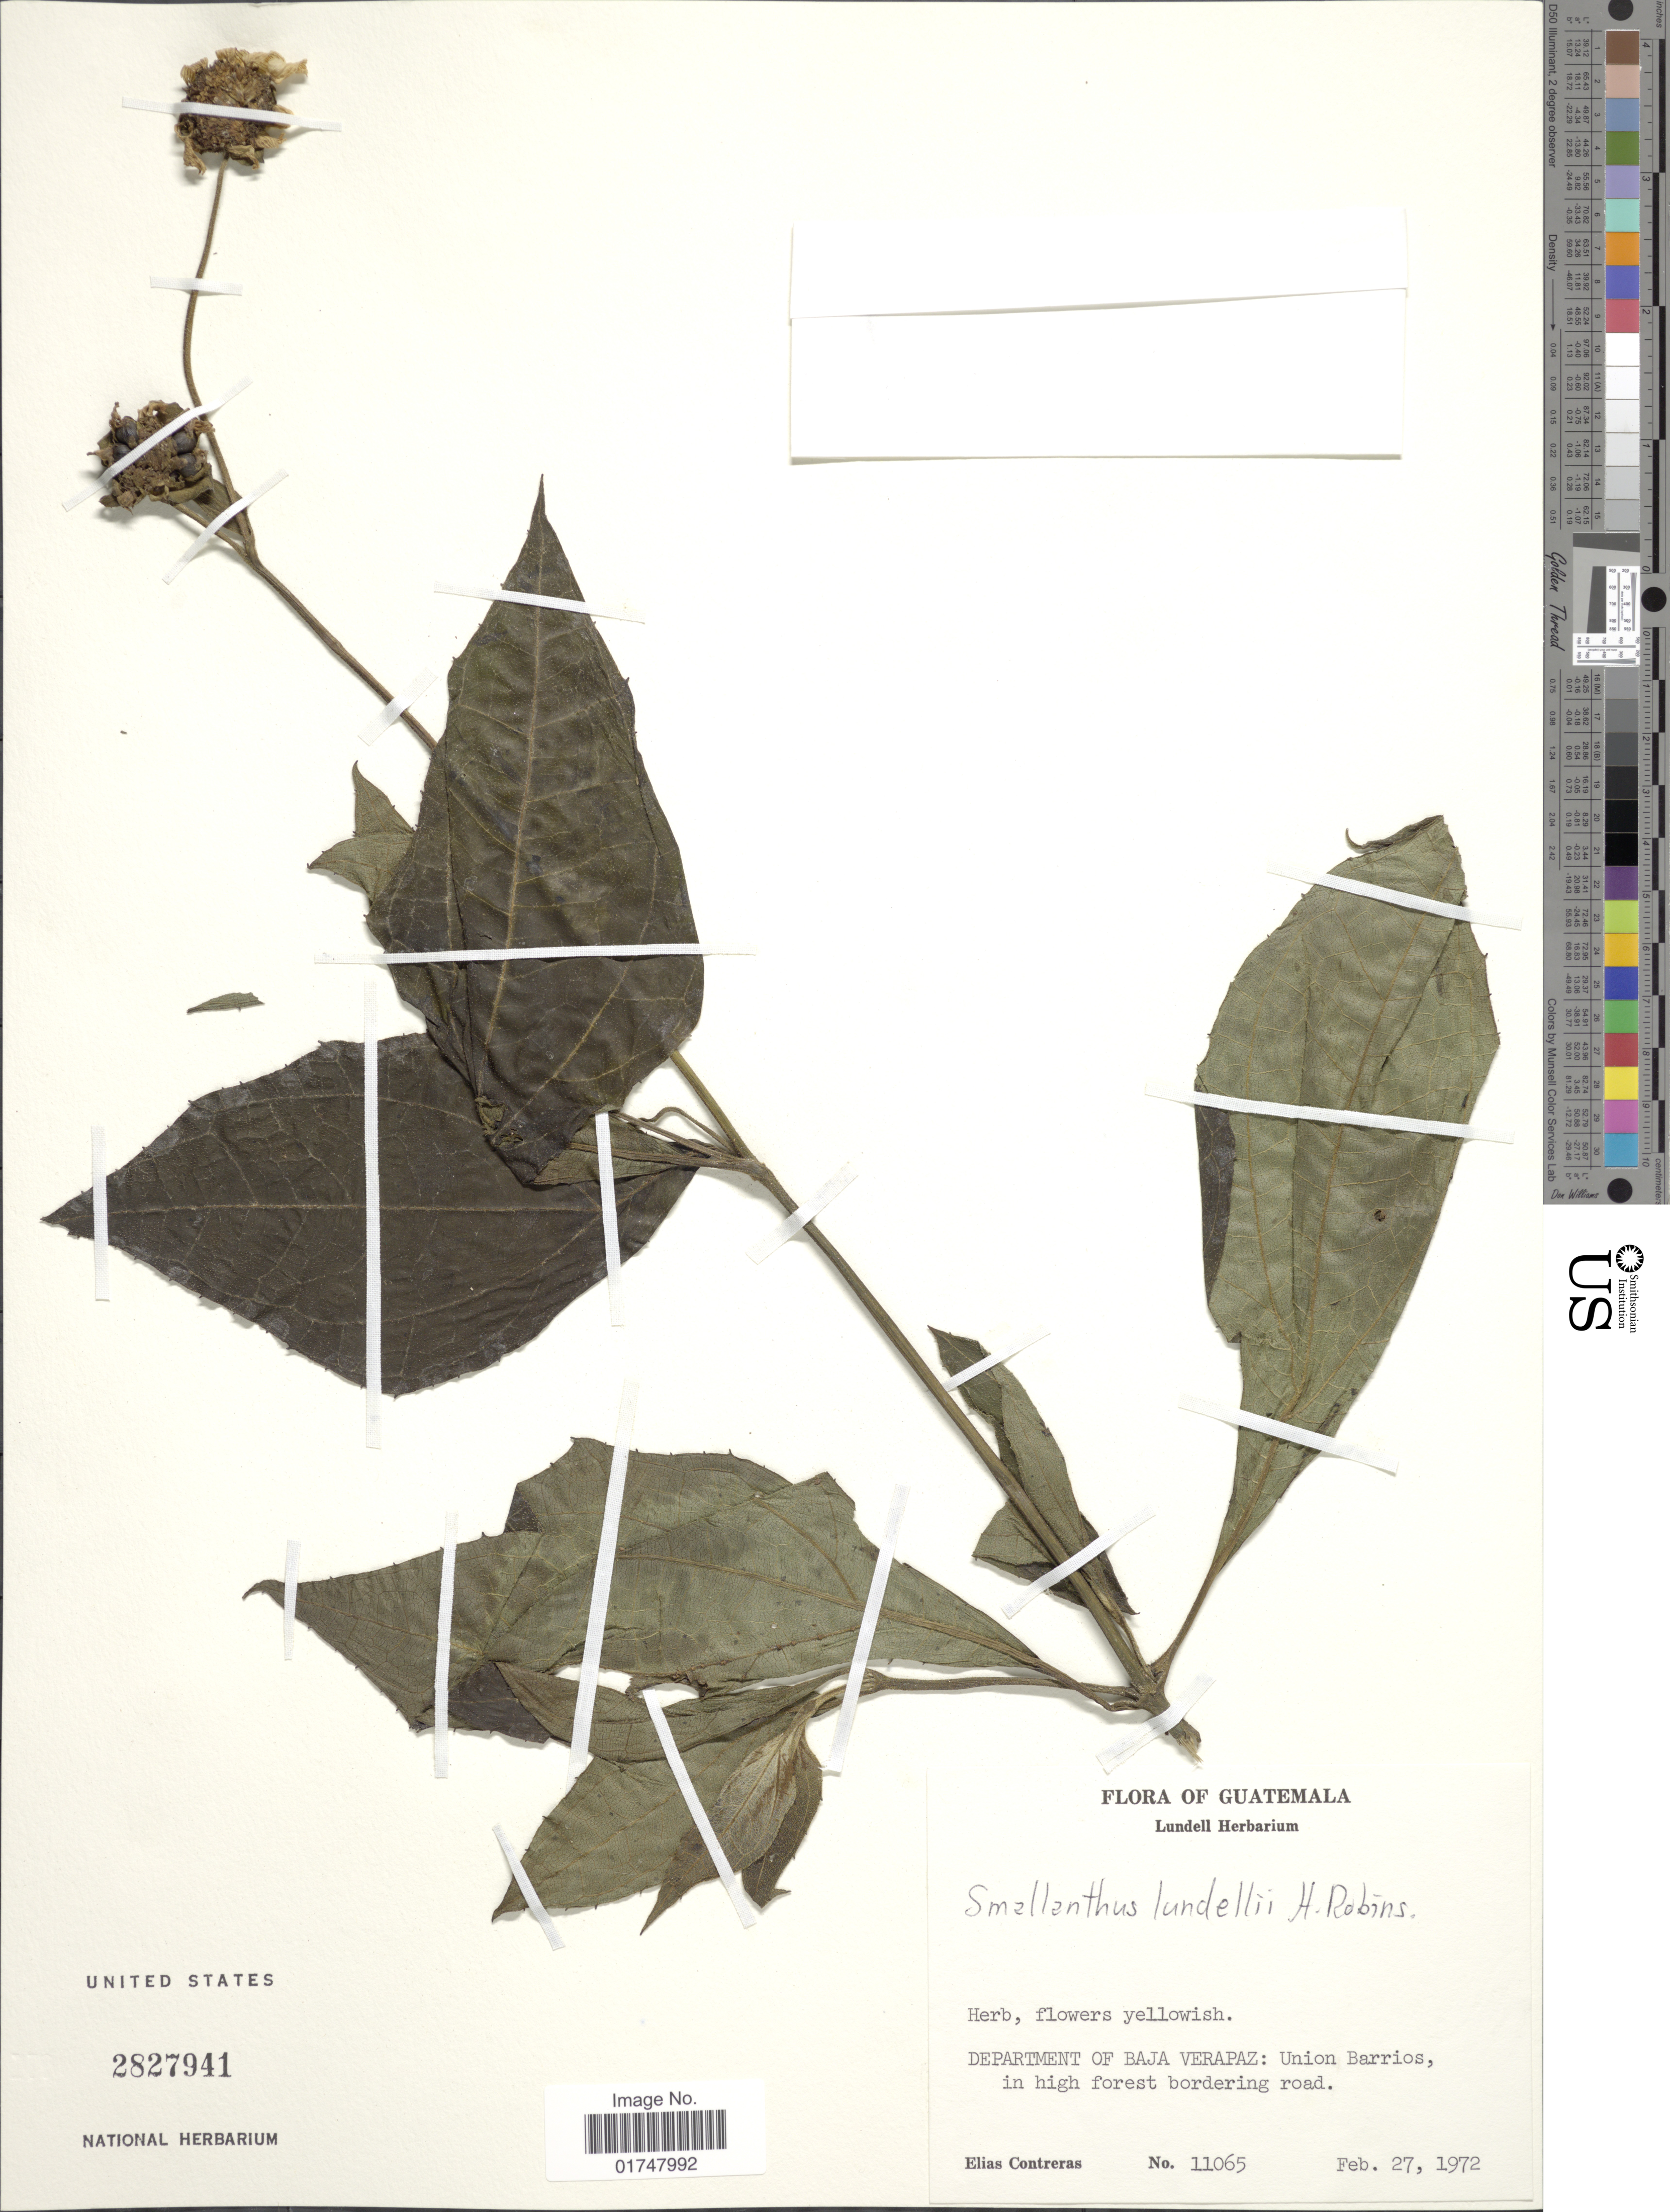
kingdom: Plantae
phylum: Tracheophyta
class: Magnoliopsida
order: Asterales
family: Asteraceae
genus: Smallanthus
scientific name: Smallanthus lundellii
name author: H. Rob.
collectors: E. Contreras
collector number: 11065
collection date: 1972-02-27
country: Guatemala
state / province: Guatemala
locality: Department of Baja Verapaz: Union Barrios in high forest bordering road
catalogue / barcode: US 2827941